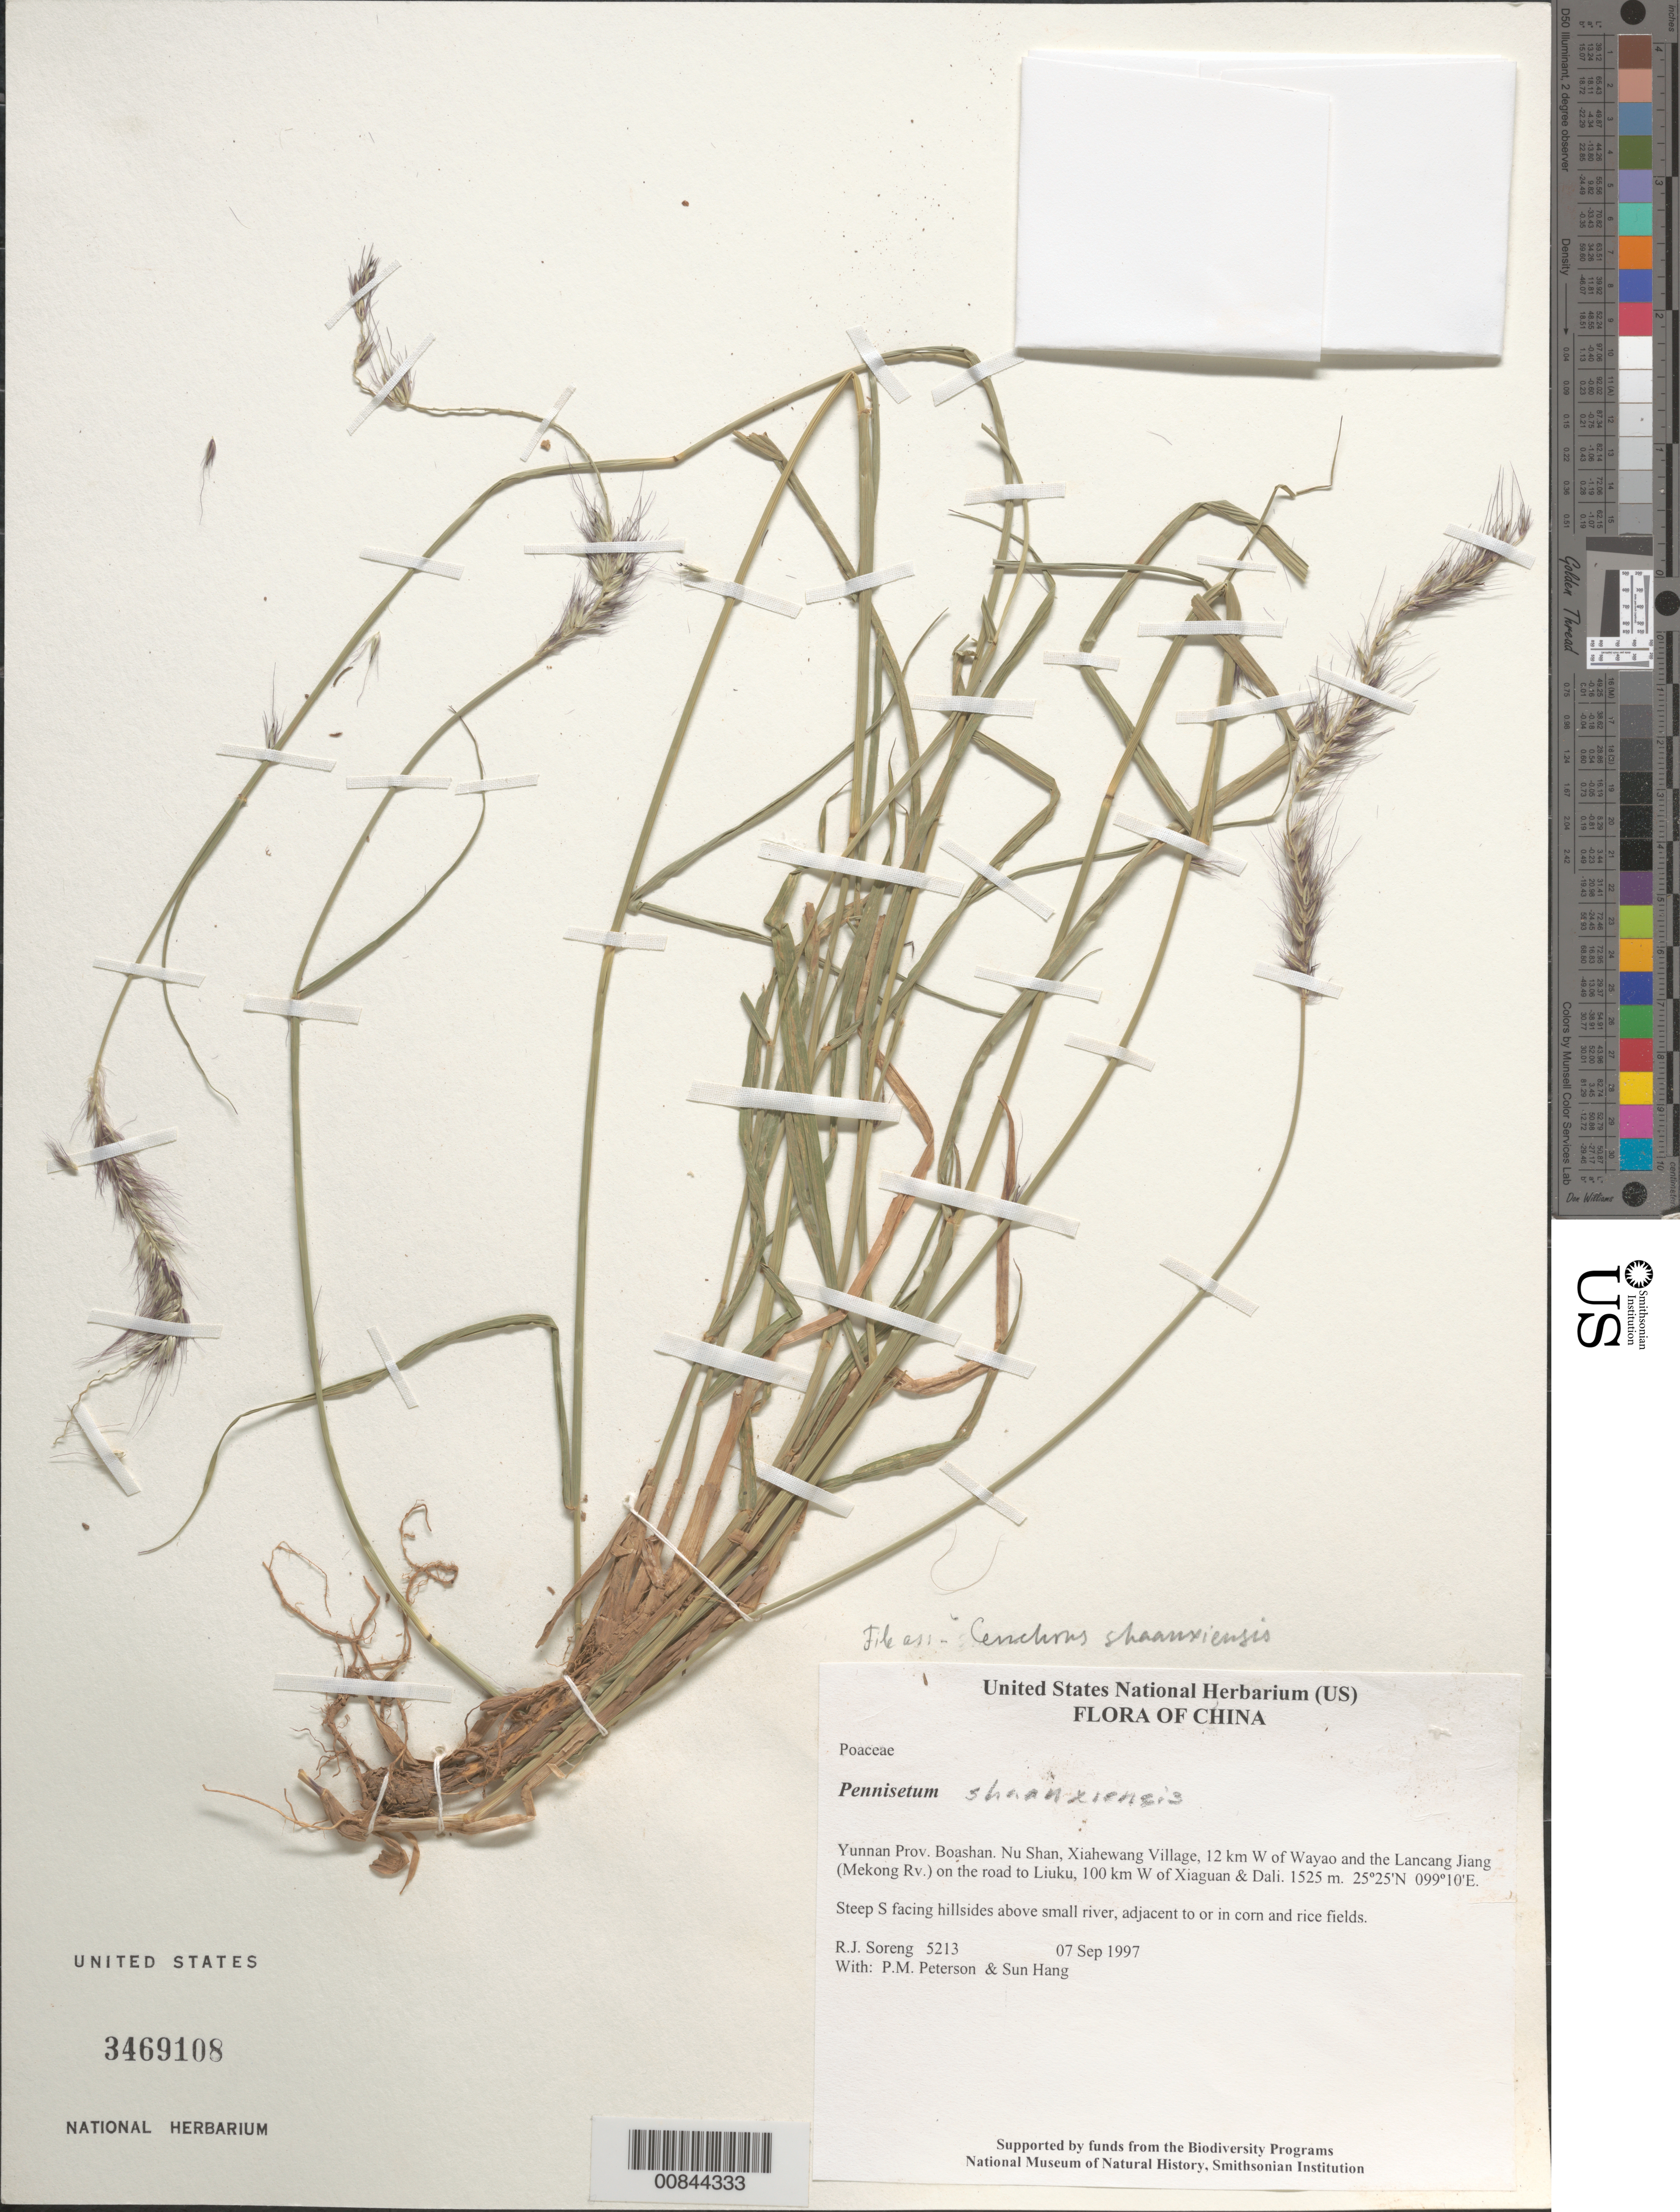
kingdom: Plantae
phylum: Tracheophyta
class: Liliopsida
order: Poales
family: Poaceae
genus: Cenchrus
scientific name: Cenchrus shaanxiensis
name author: (S.L. Chen & Y.X. Jin) Morrone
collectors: R. J. Soreng, P. M. Peterson & Sun Hang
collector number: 5213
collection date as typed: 07 Sep 1997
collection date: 1997-09-07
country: China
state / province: Yunnan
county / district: Boashan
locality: Nu Shan, Xiahewang Village, 12 km W of Wayao and the Lancang Jiang (Mekong Rv.) on the road to Liuku, 100 km W of Xiaguan & Dali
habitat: Steep S facing hillsides above small river, adjacent to or in corn and rice fields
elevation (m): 1525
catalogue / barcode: US 3469108